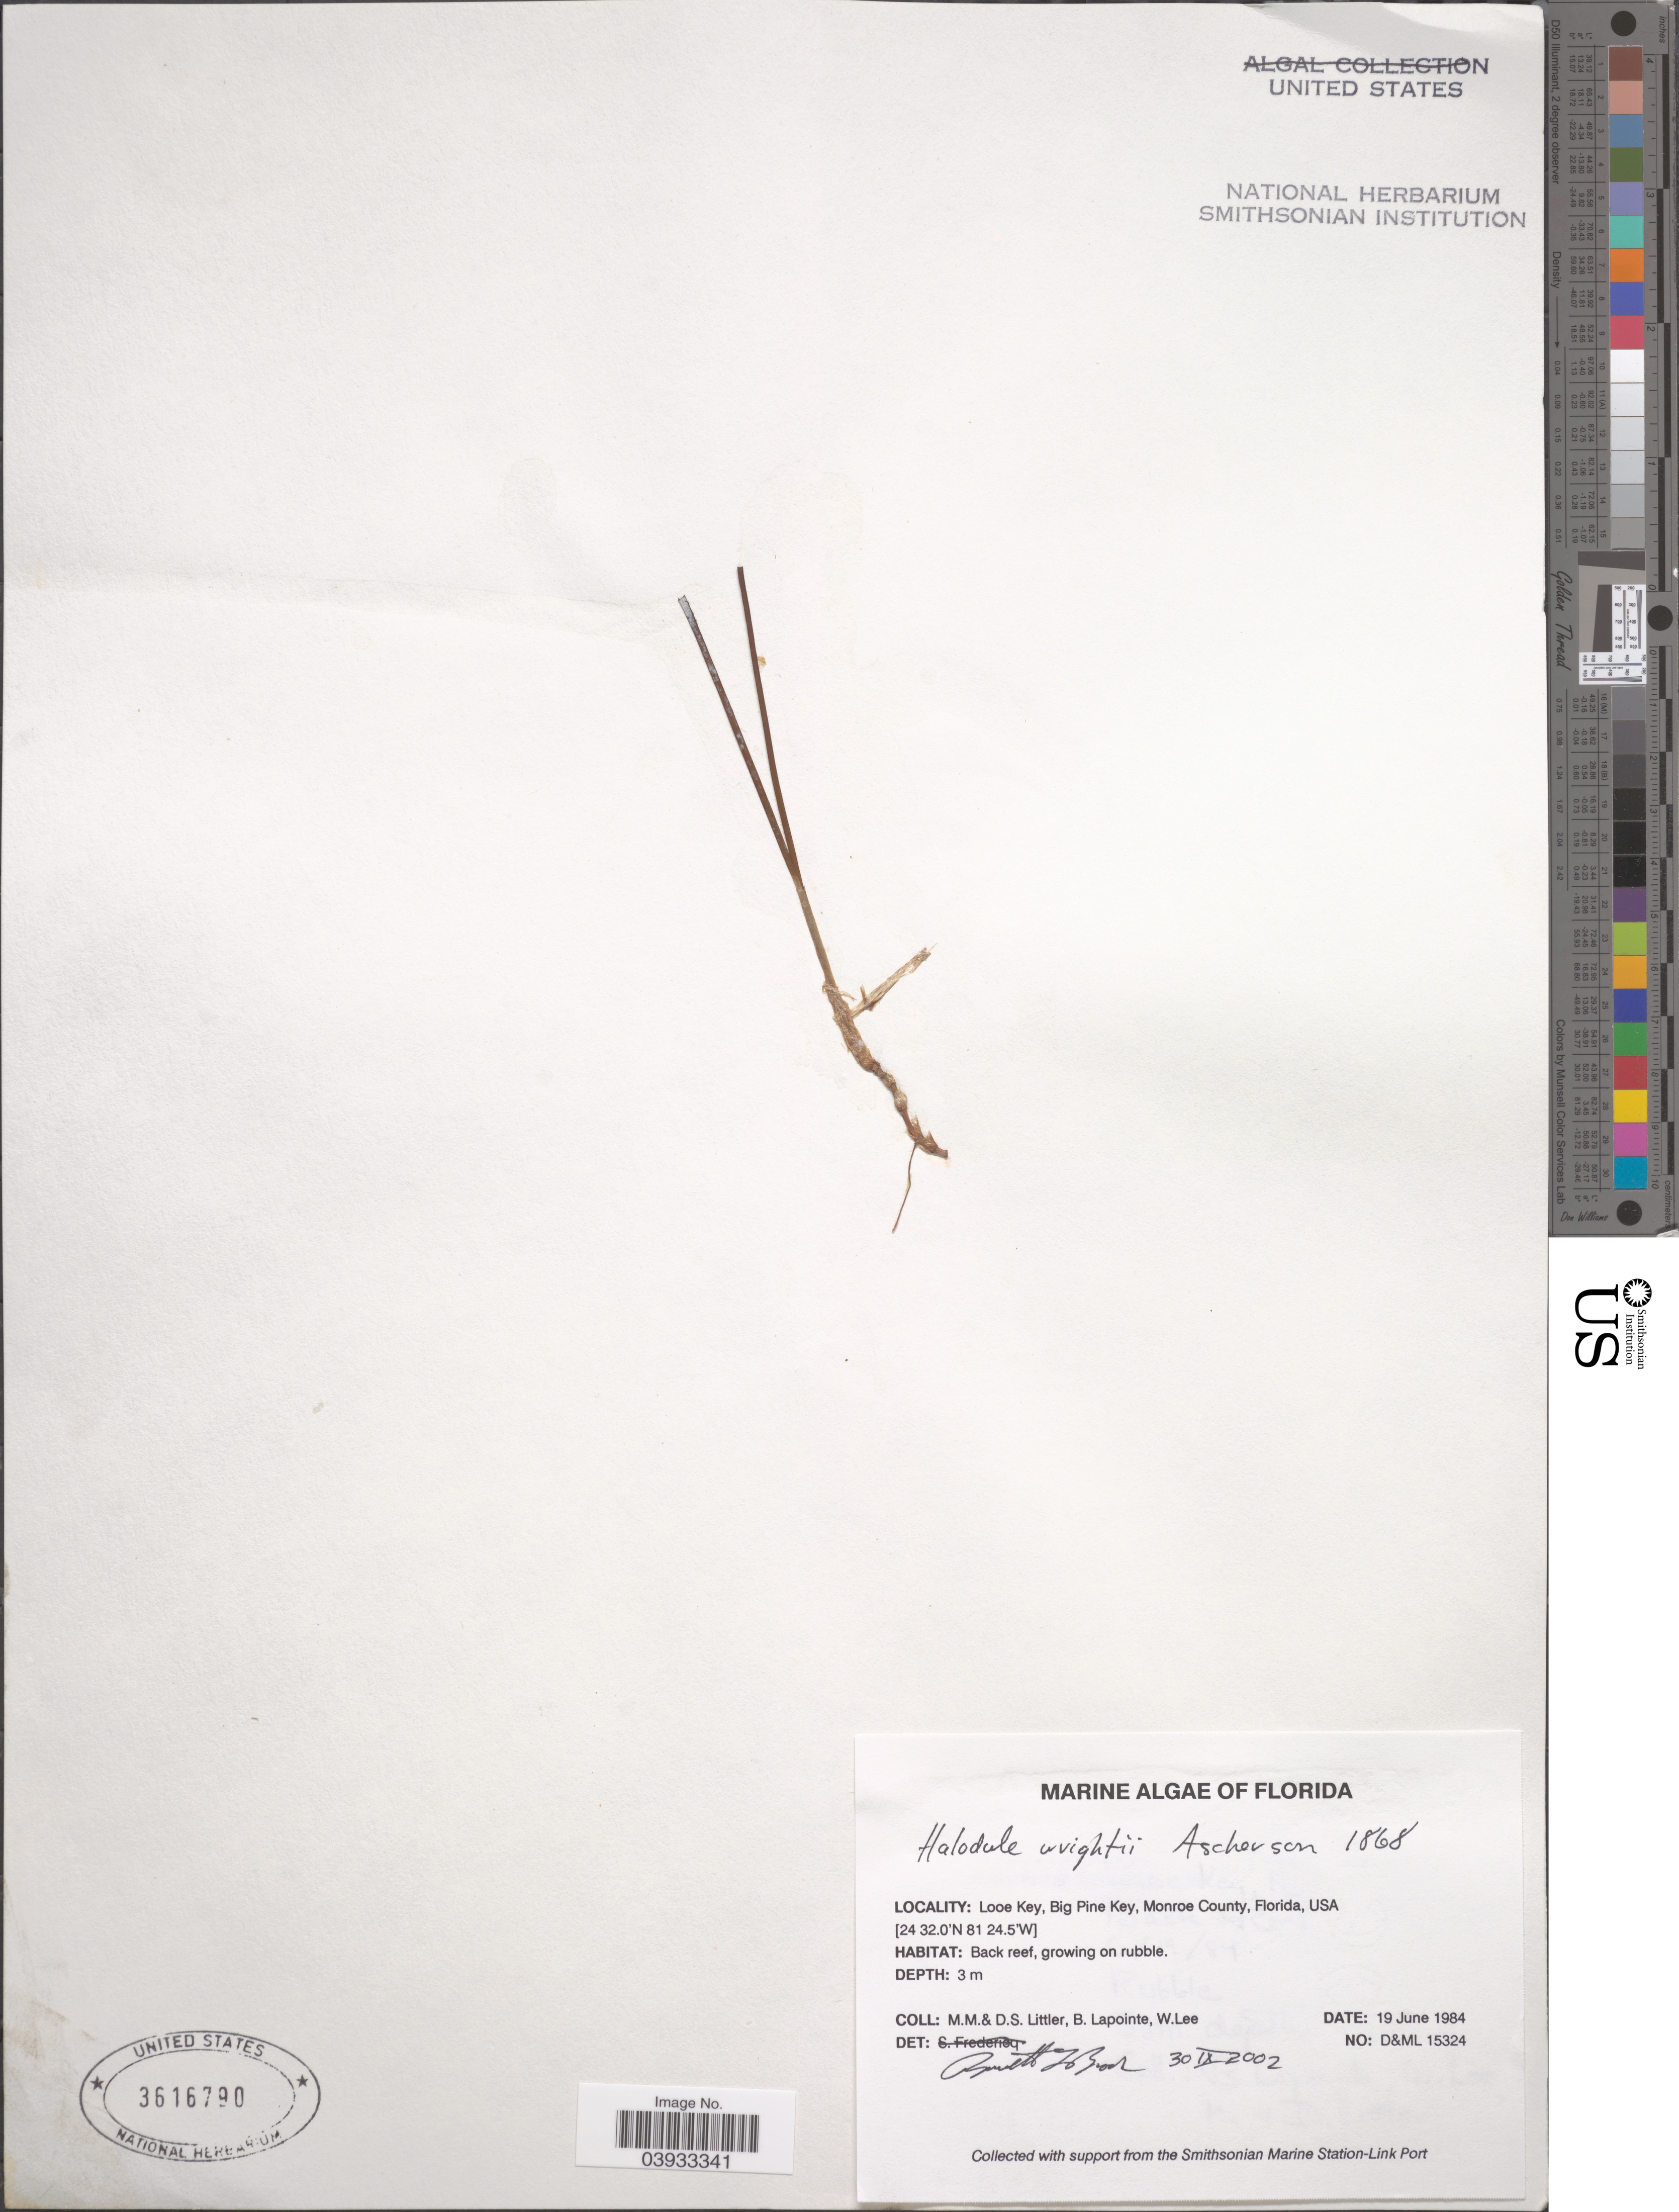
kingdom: Plantae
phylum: Tracheophyta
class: Liliopsida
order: Alismatales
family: Cymodoceaceae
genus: Halodule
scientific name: Halodule wrightii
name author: Asch.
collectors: D. S. Littler, B. Lapointe & W. Lee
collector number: D&ML 15324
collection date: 1984-06-19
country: United States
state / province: Florida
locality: Looe Key, Big Pine Key, Monroe County.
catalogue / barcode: US 3616790